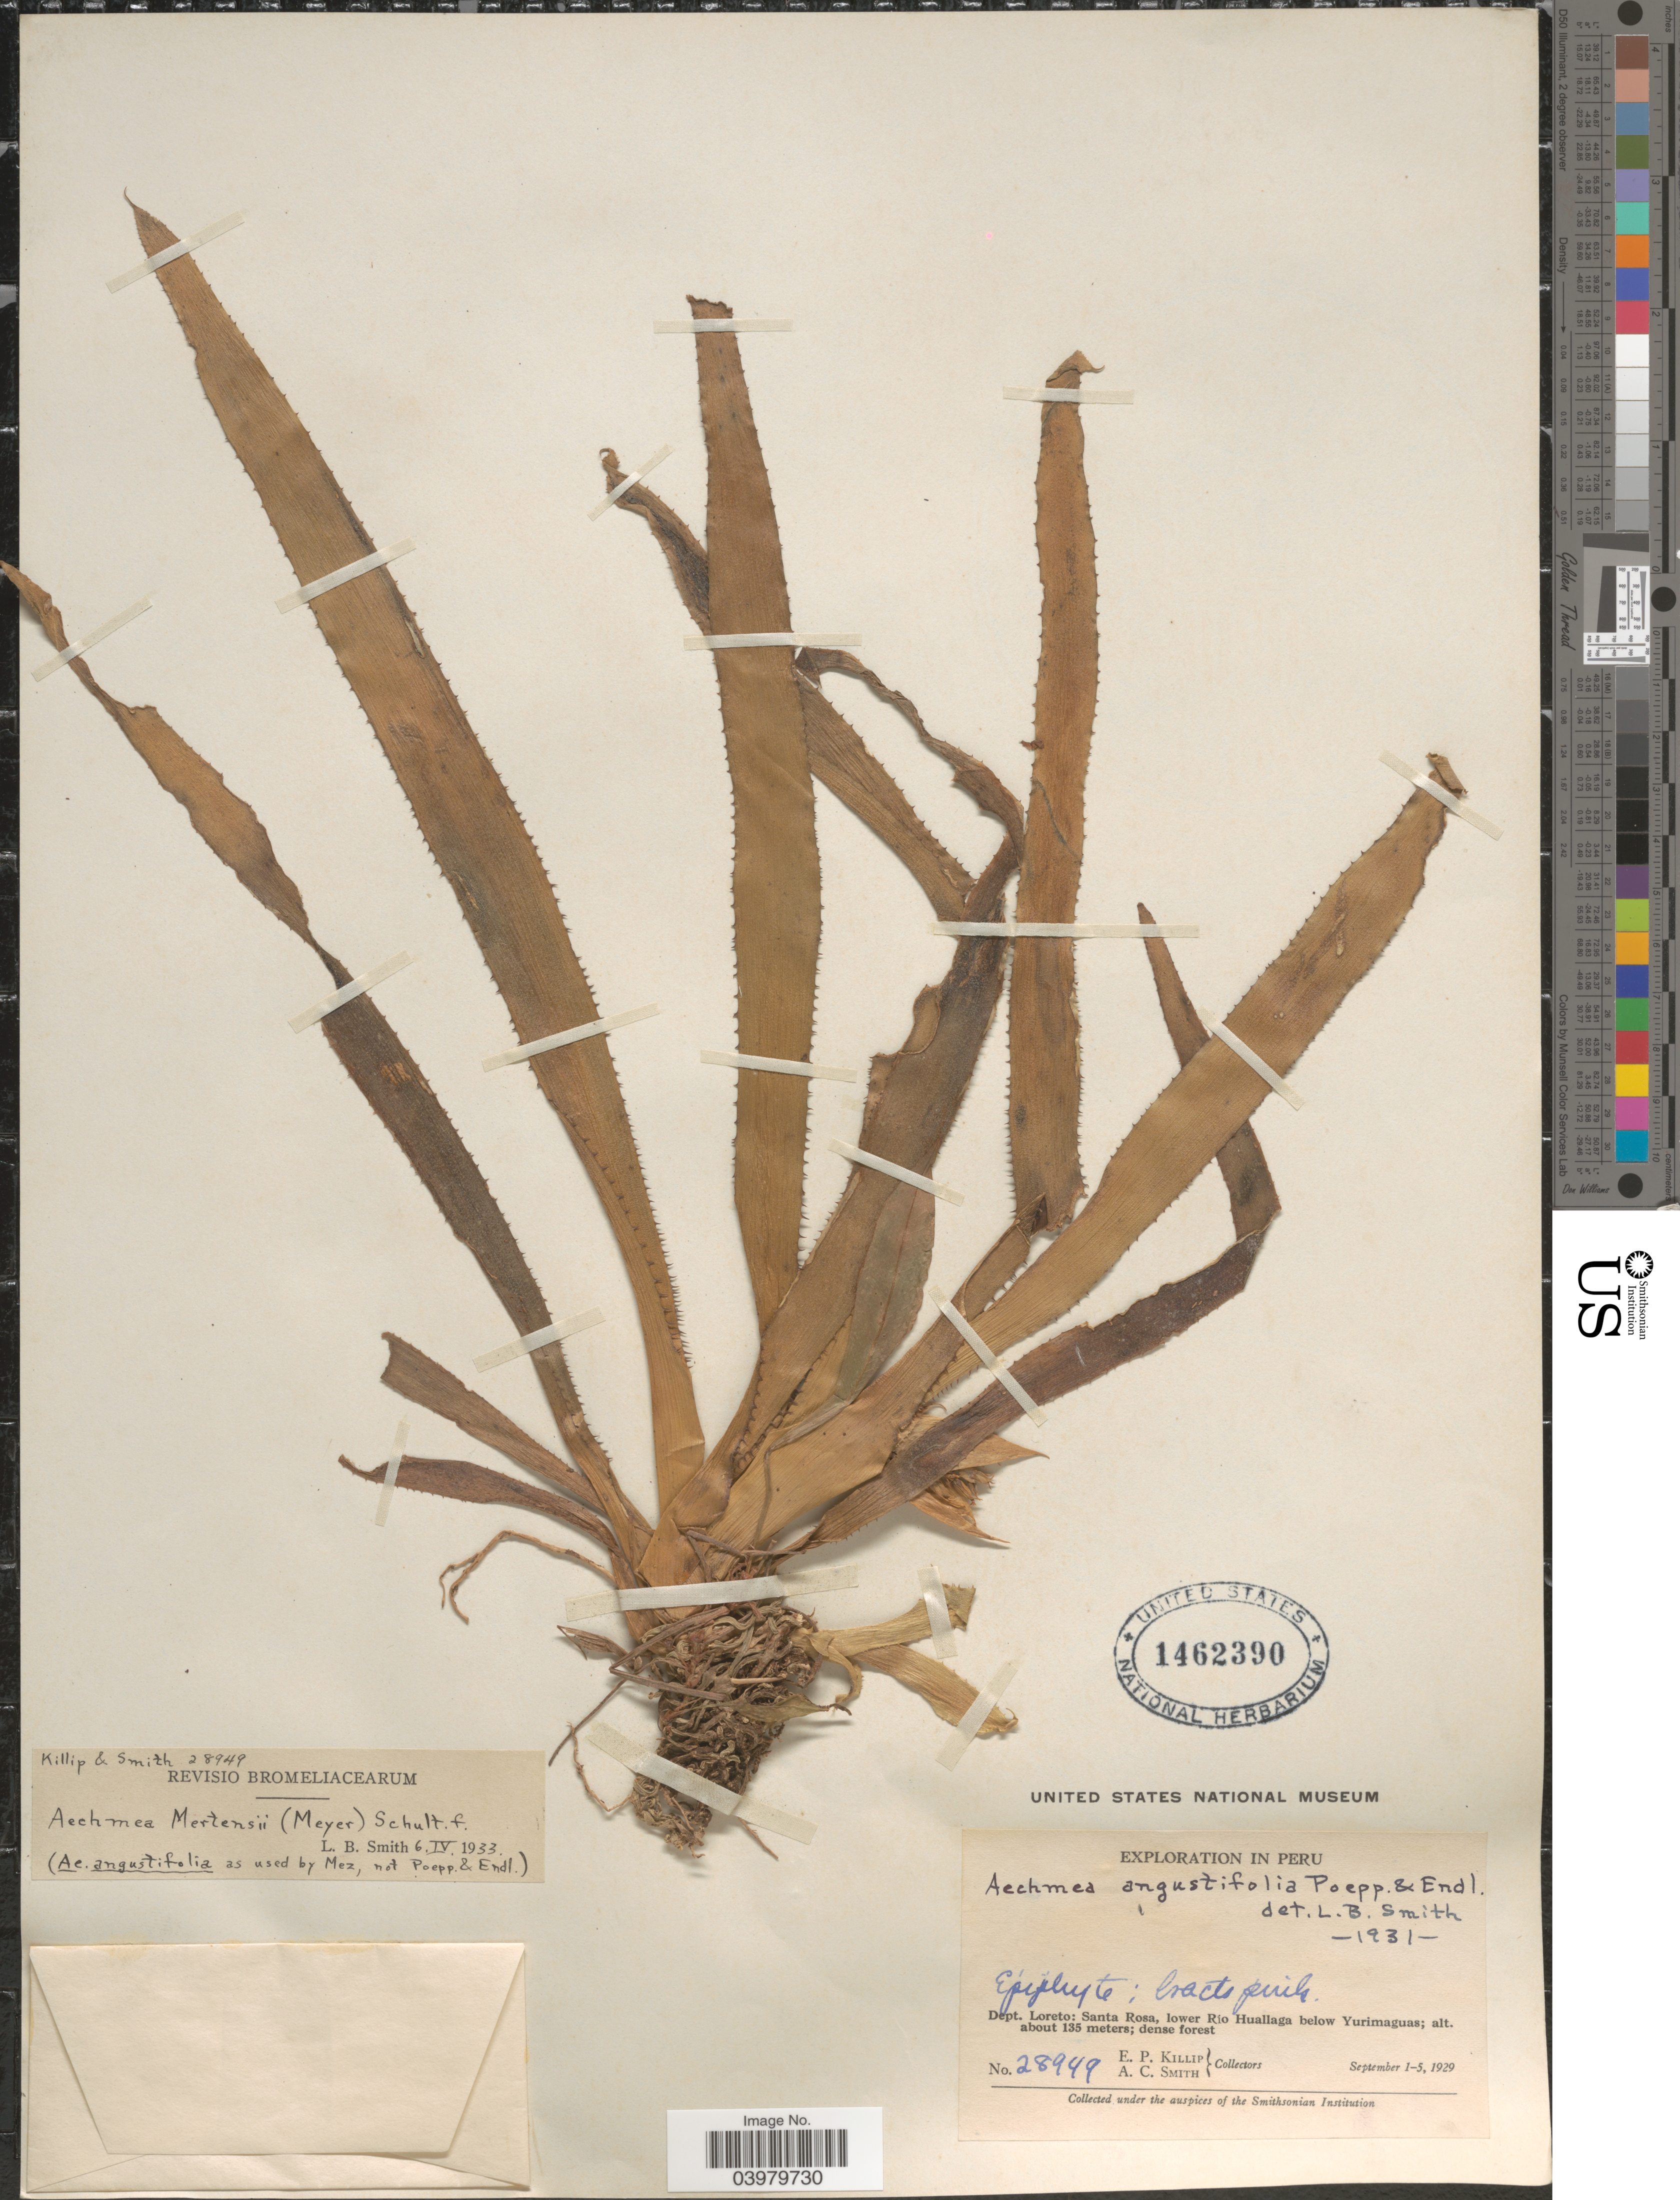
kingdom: Plantae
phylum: Tracheophyta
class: Liliopsida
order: Poales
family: Bromeliaceae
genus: Aechmea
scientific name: Aechmea mertensii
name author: (G. Mey.) Schult. & Schult. f.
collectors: E. P. Killip & A. C. Smith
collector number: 28949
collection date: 1929-09-01/1929-09-05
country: Peru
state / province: Loreto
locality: Dept. Loreto: Santa Rosa, lower Río Huallaga below Yurimaguas.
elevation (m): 135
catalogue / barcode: US 1462390